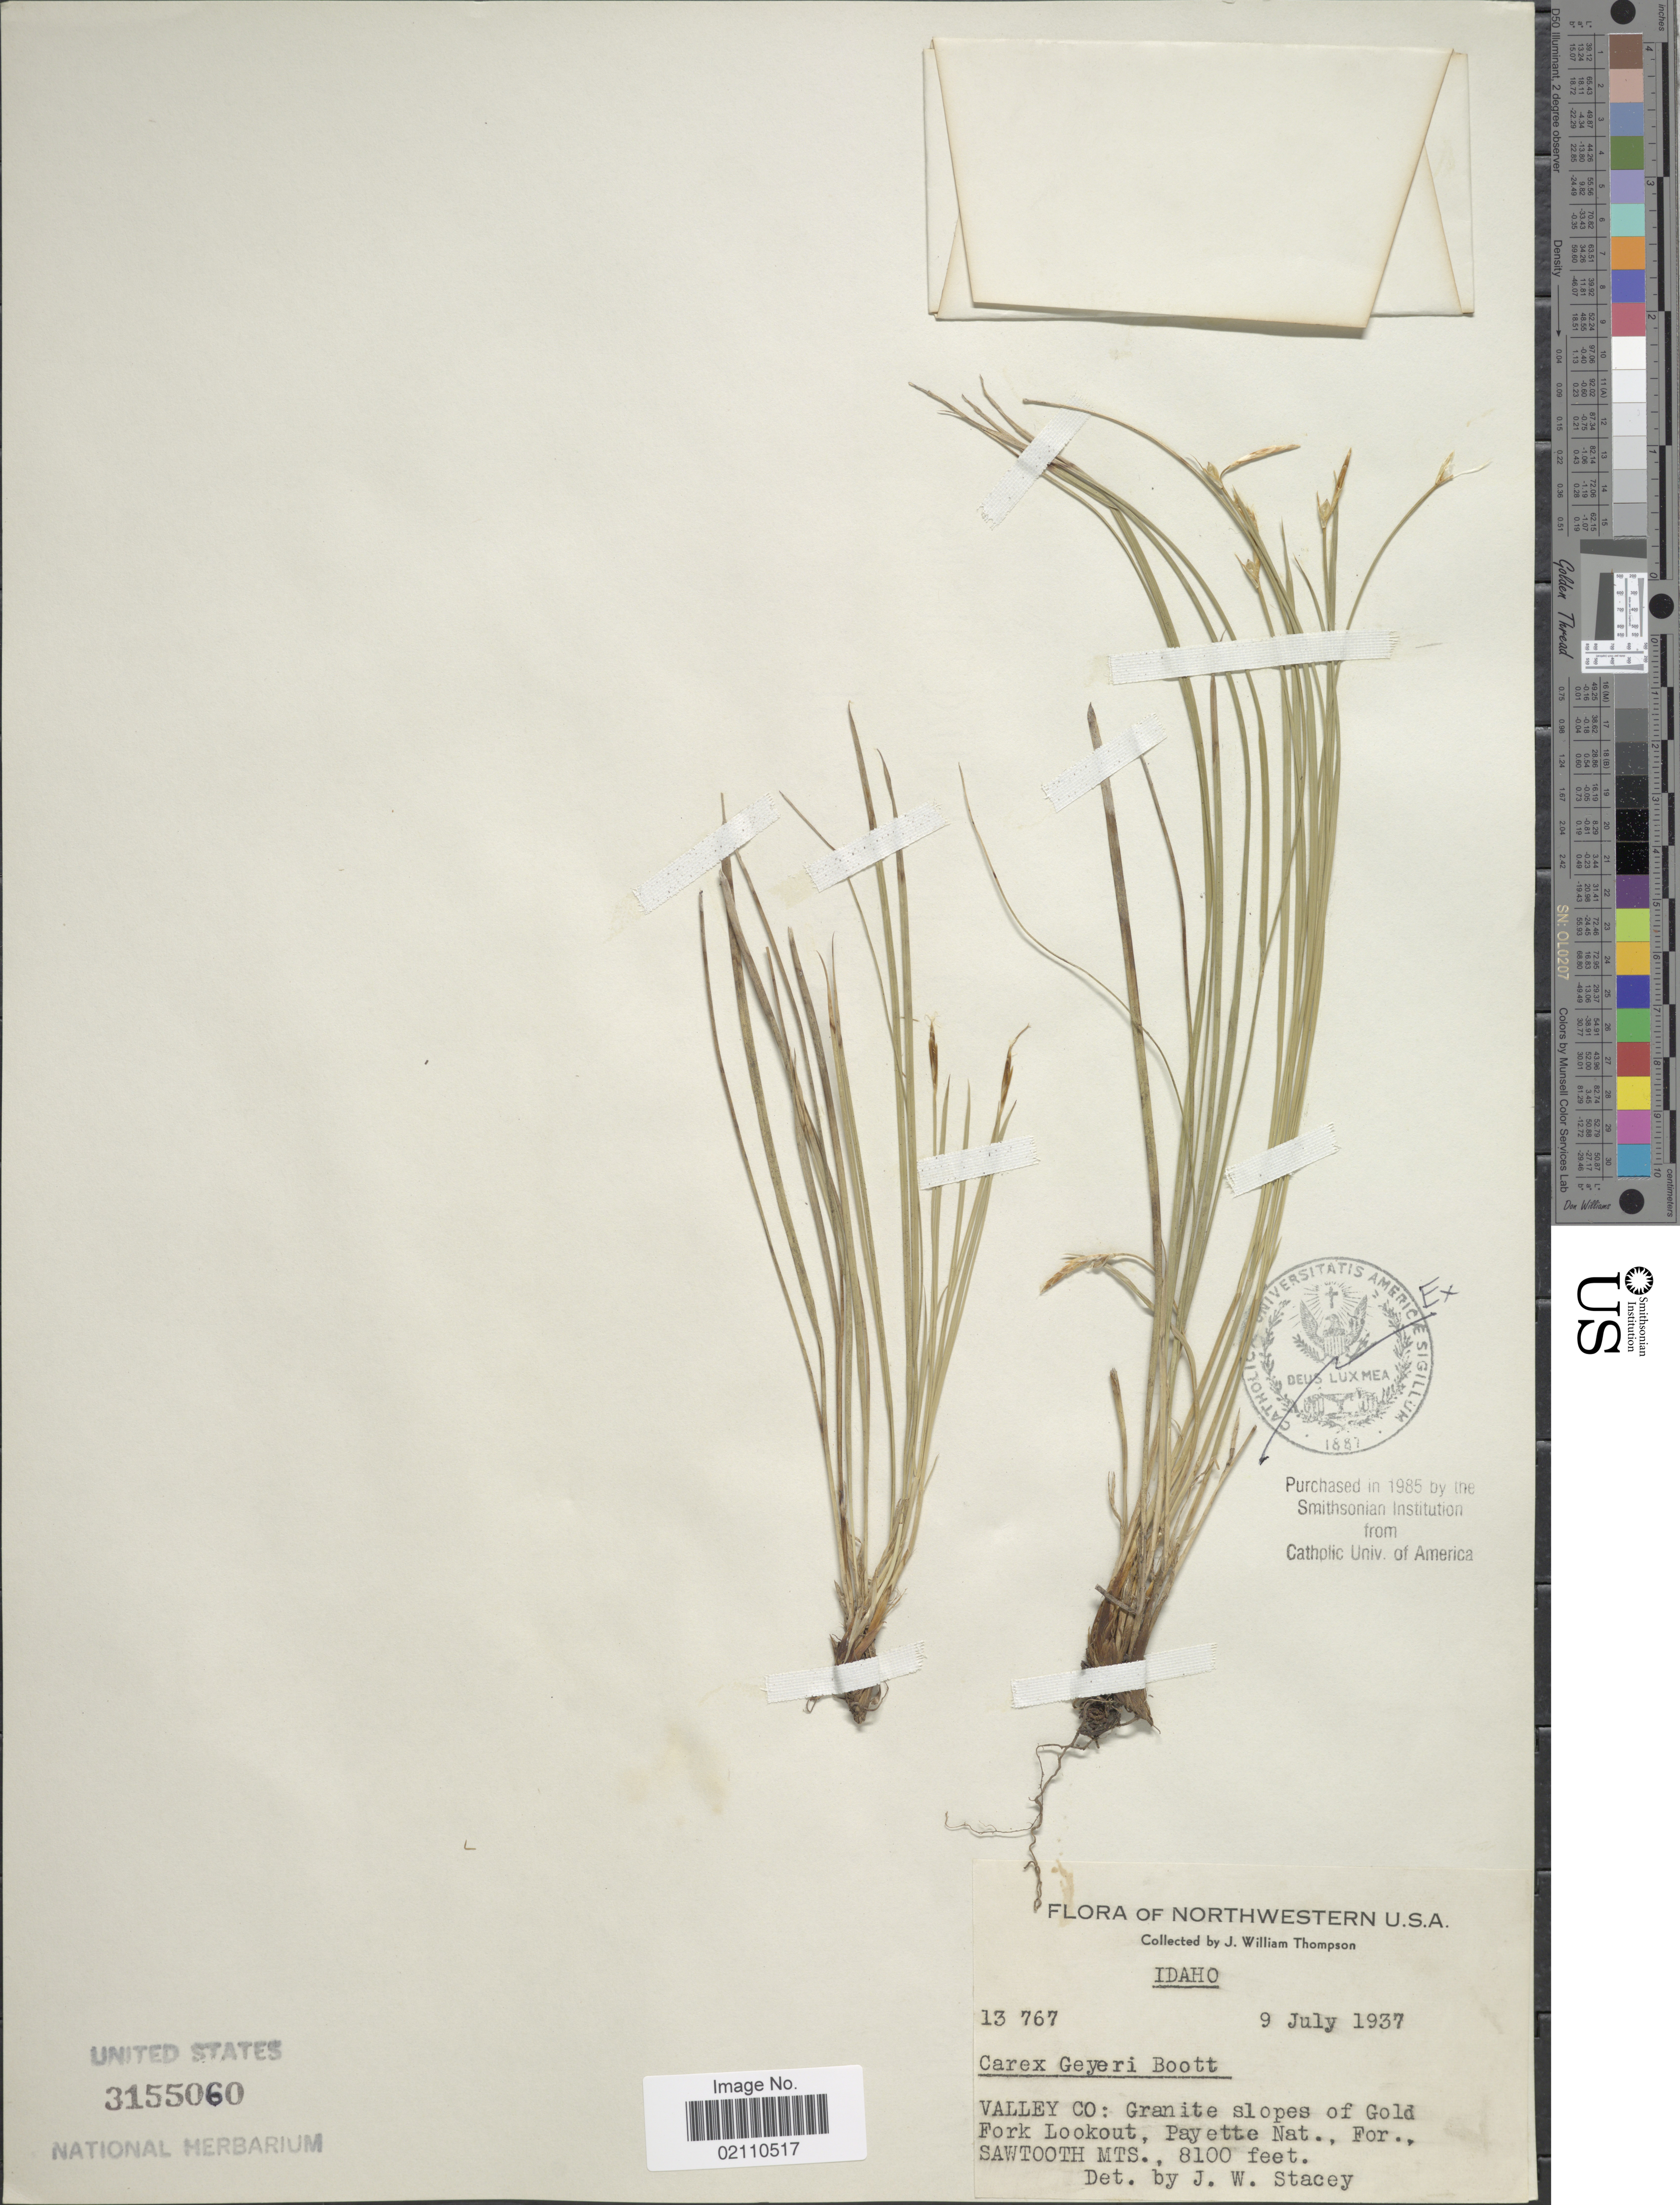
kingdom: Plantae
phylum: Tracheophyta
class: Liliopsida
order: Poales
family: Cyperaceae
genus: Carex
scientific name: Carex geyeri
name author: Boott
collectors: J. W. Thompson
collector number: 13767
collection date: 1937-07-09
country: United States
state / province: Idaho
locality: Valley Co. Granite slopes of Gold Lookout Payette Nat. For., Sawtooth Mts.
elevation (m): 2469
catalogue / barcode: US 3155060